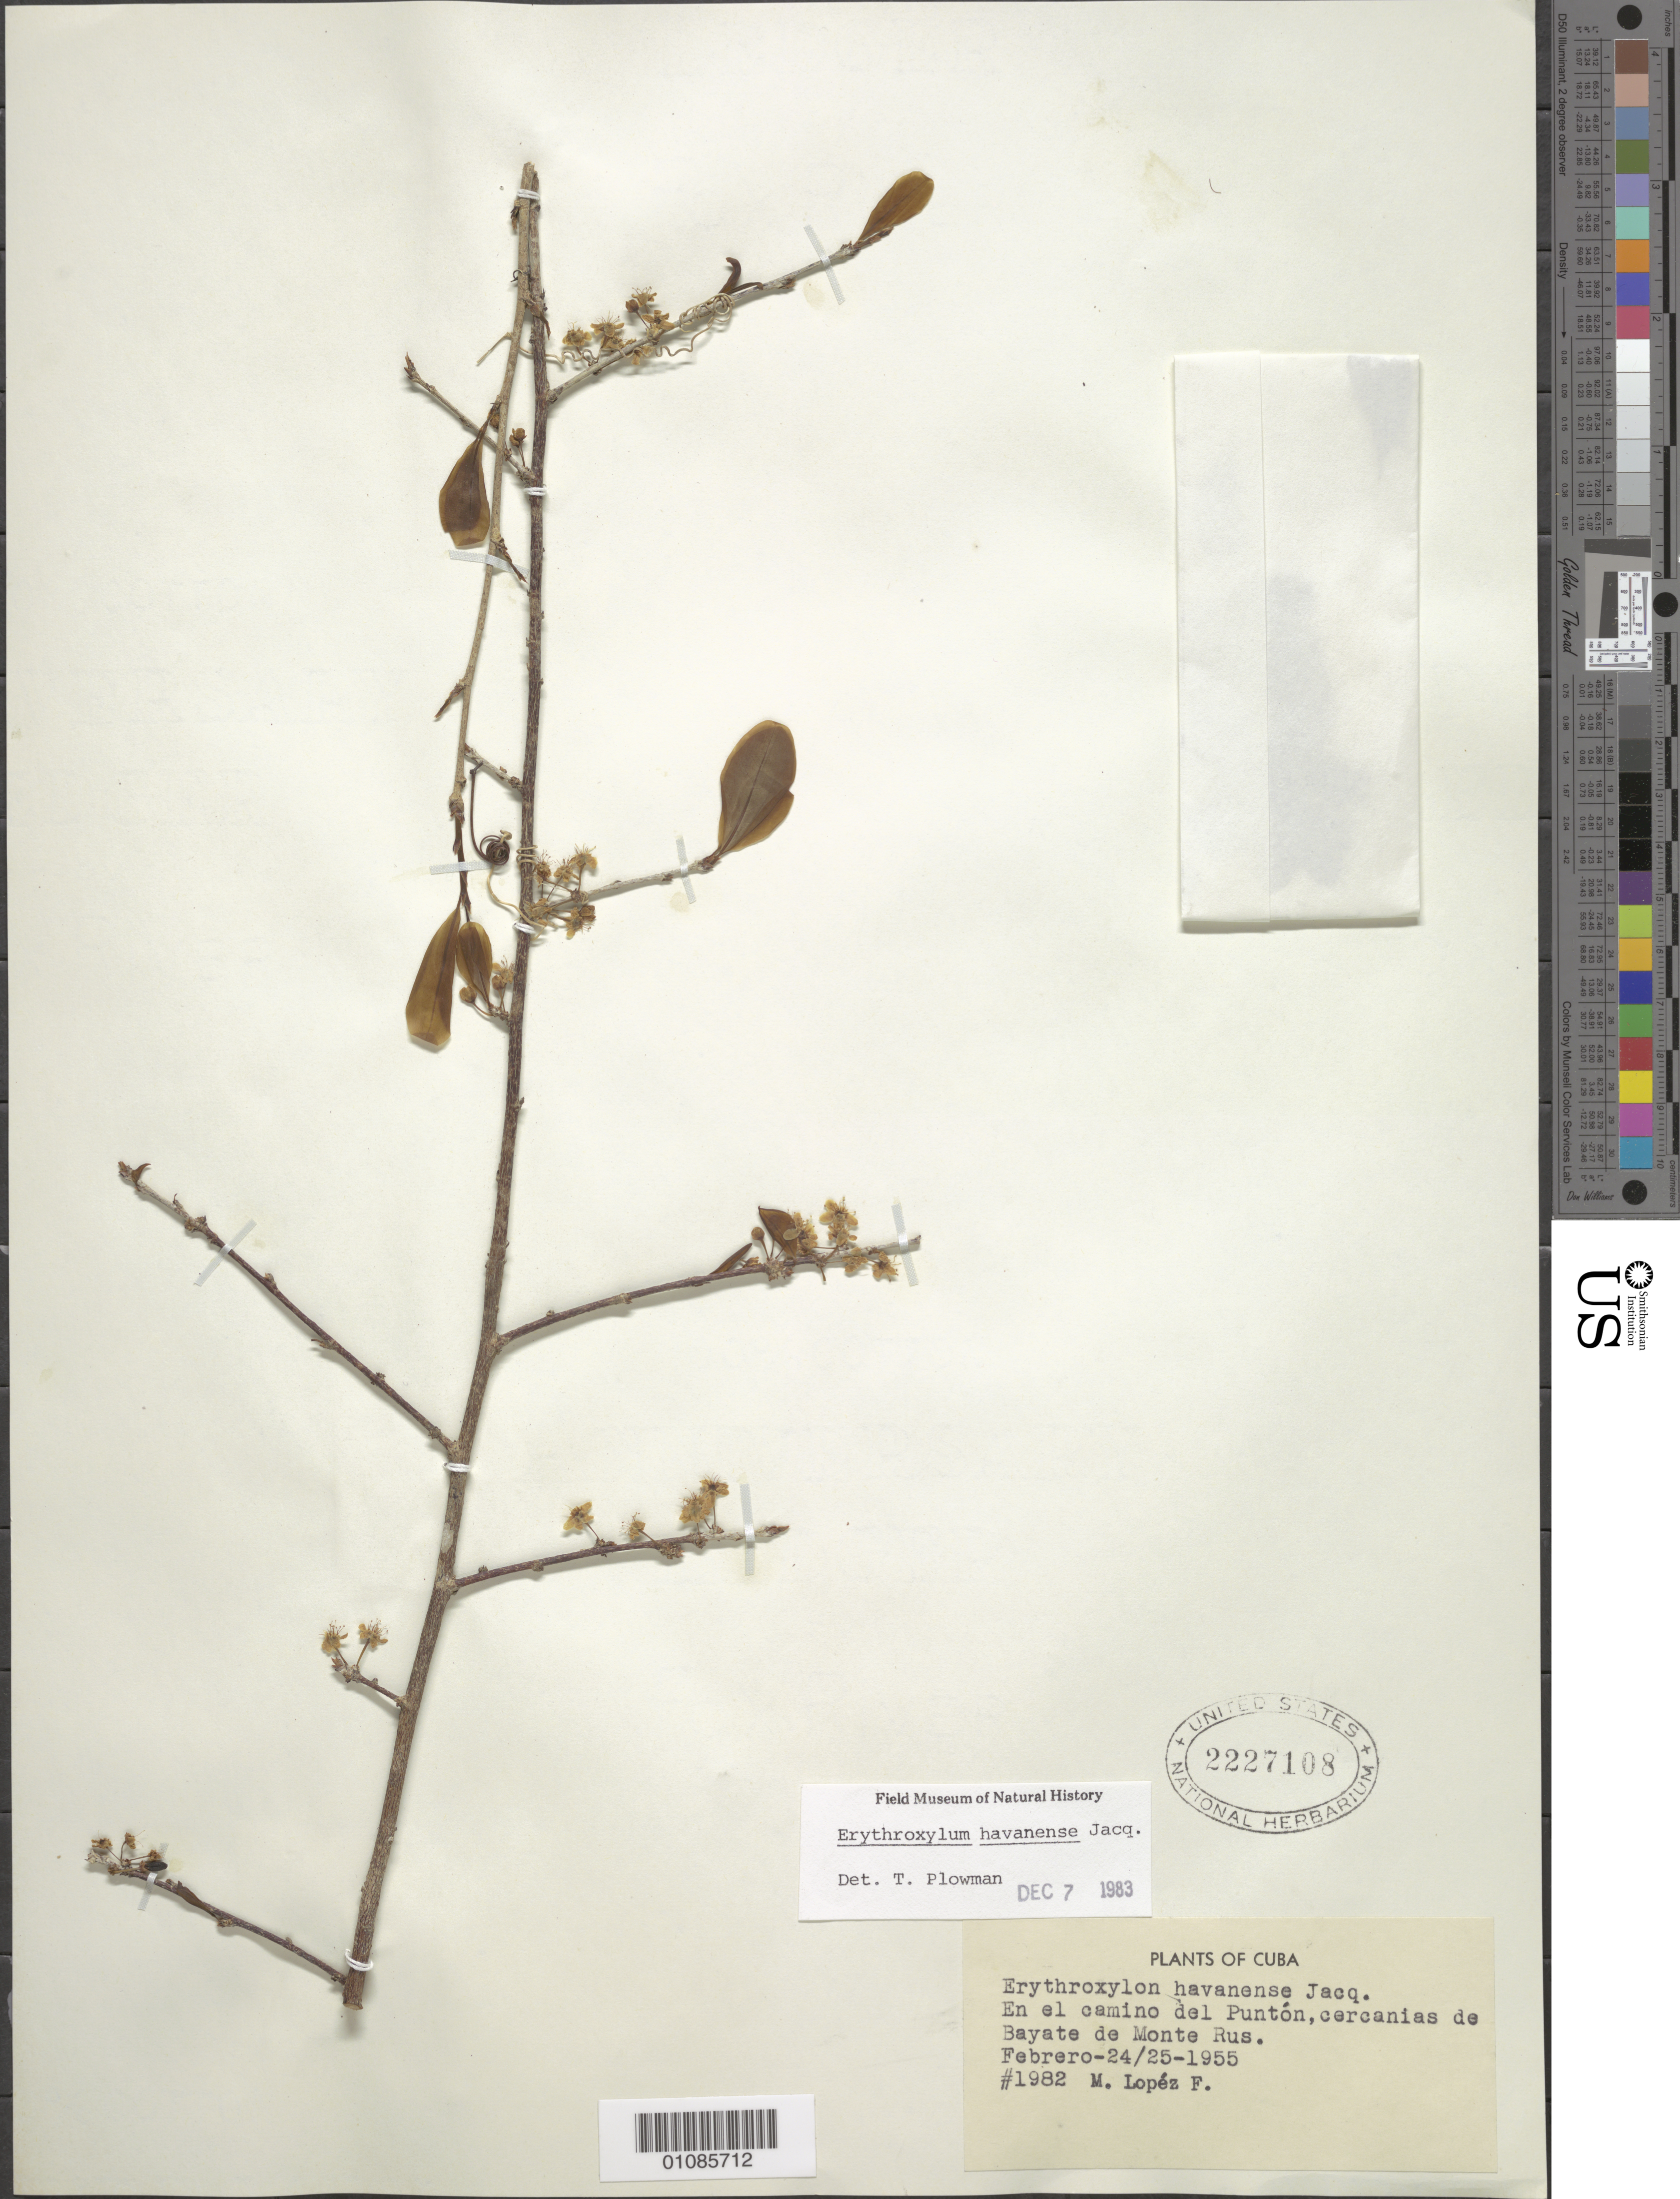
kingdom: Plantae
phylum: Tracheophyta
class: Magnoliopsida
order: Malpighiales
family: Erythroxylaceae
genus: Erythroxylum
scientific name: Erythroxylum havanense var. havanense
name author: Jacq.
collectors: M. López Figueiras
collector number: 1982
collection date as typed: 24 Feb 1955 and 25 Feb 1955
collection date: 1955-02-24,1955-02-25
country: Cuba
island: Cuba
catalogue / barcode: US 2227108